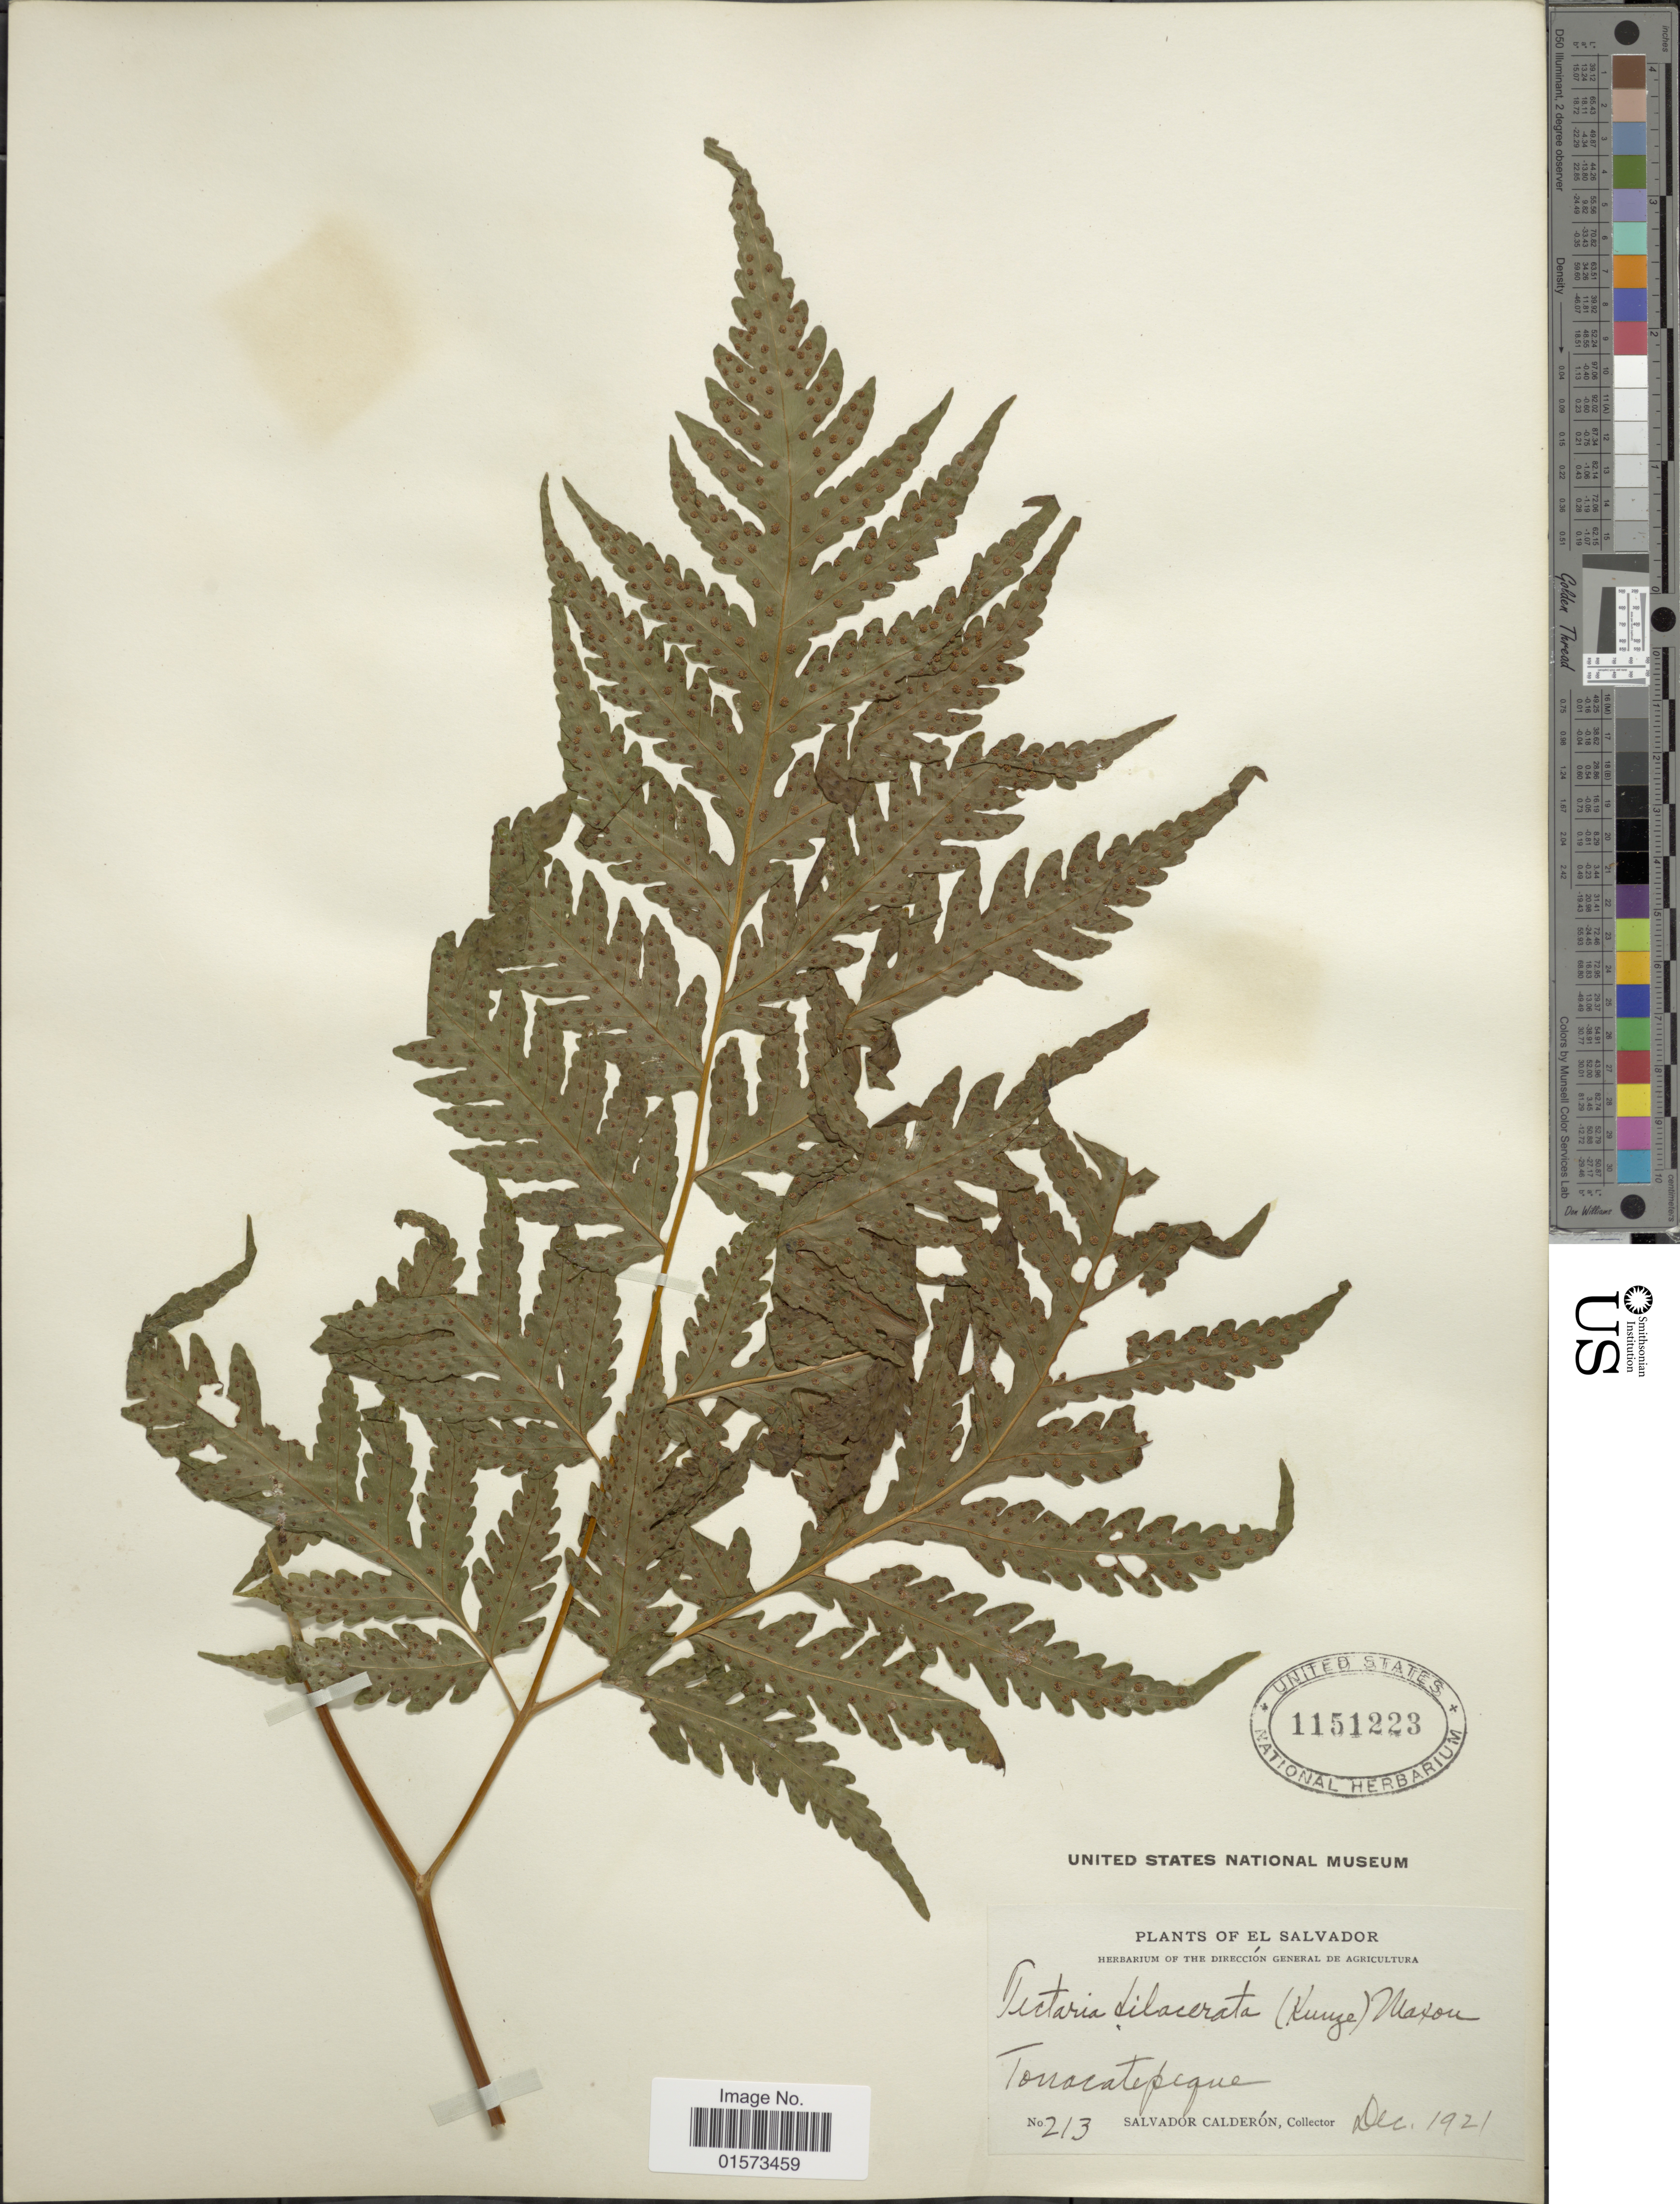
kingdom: Plantae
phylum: Tracheophyta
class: Polypodiopsida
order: Polypodiales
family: Tectariaceae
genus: Tectaria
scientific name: Tectaria mexicana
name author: (Fée) C.V. Morton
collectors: S. Calderón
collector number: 213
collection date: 1921-12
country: El Salvador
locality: Tonacatepeque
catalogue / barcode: US 1151223